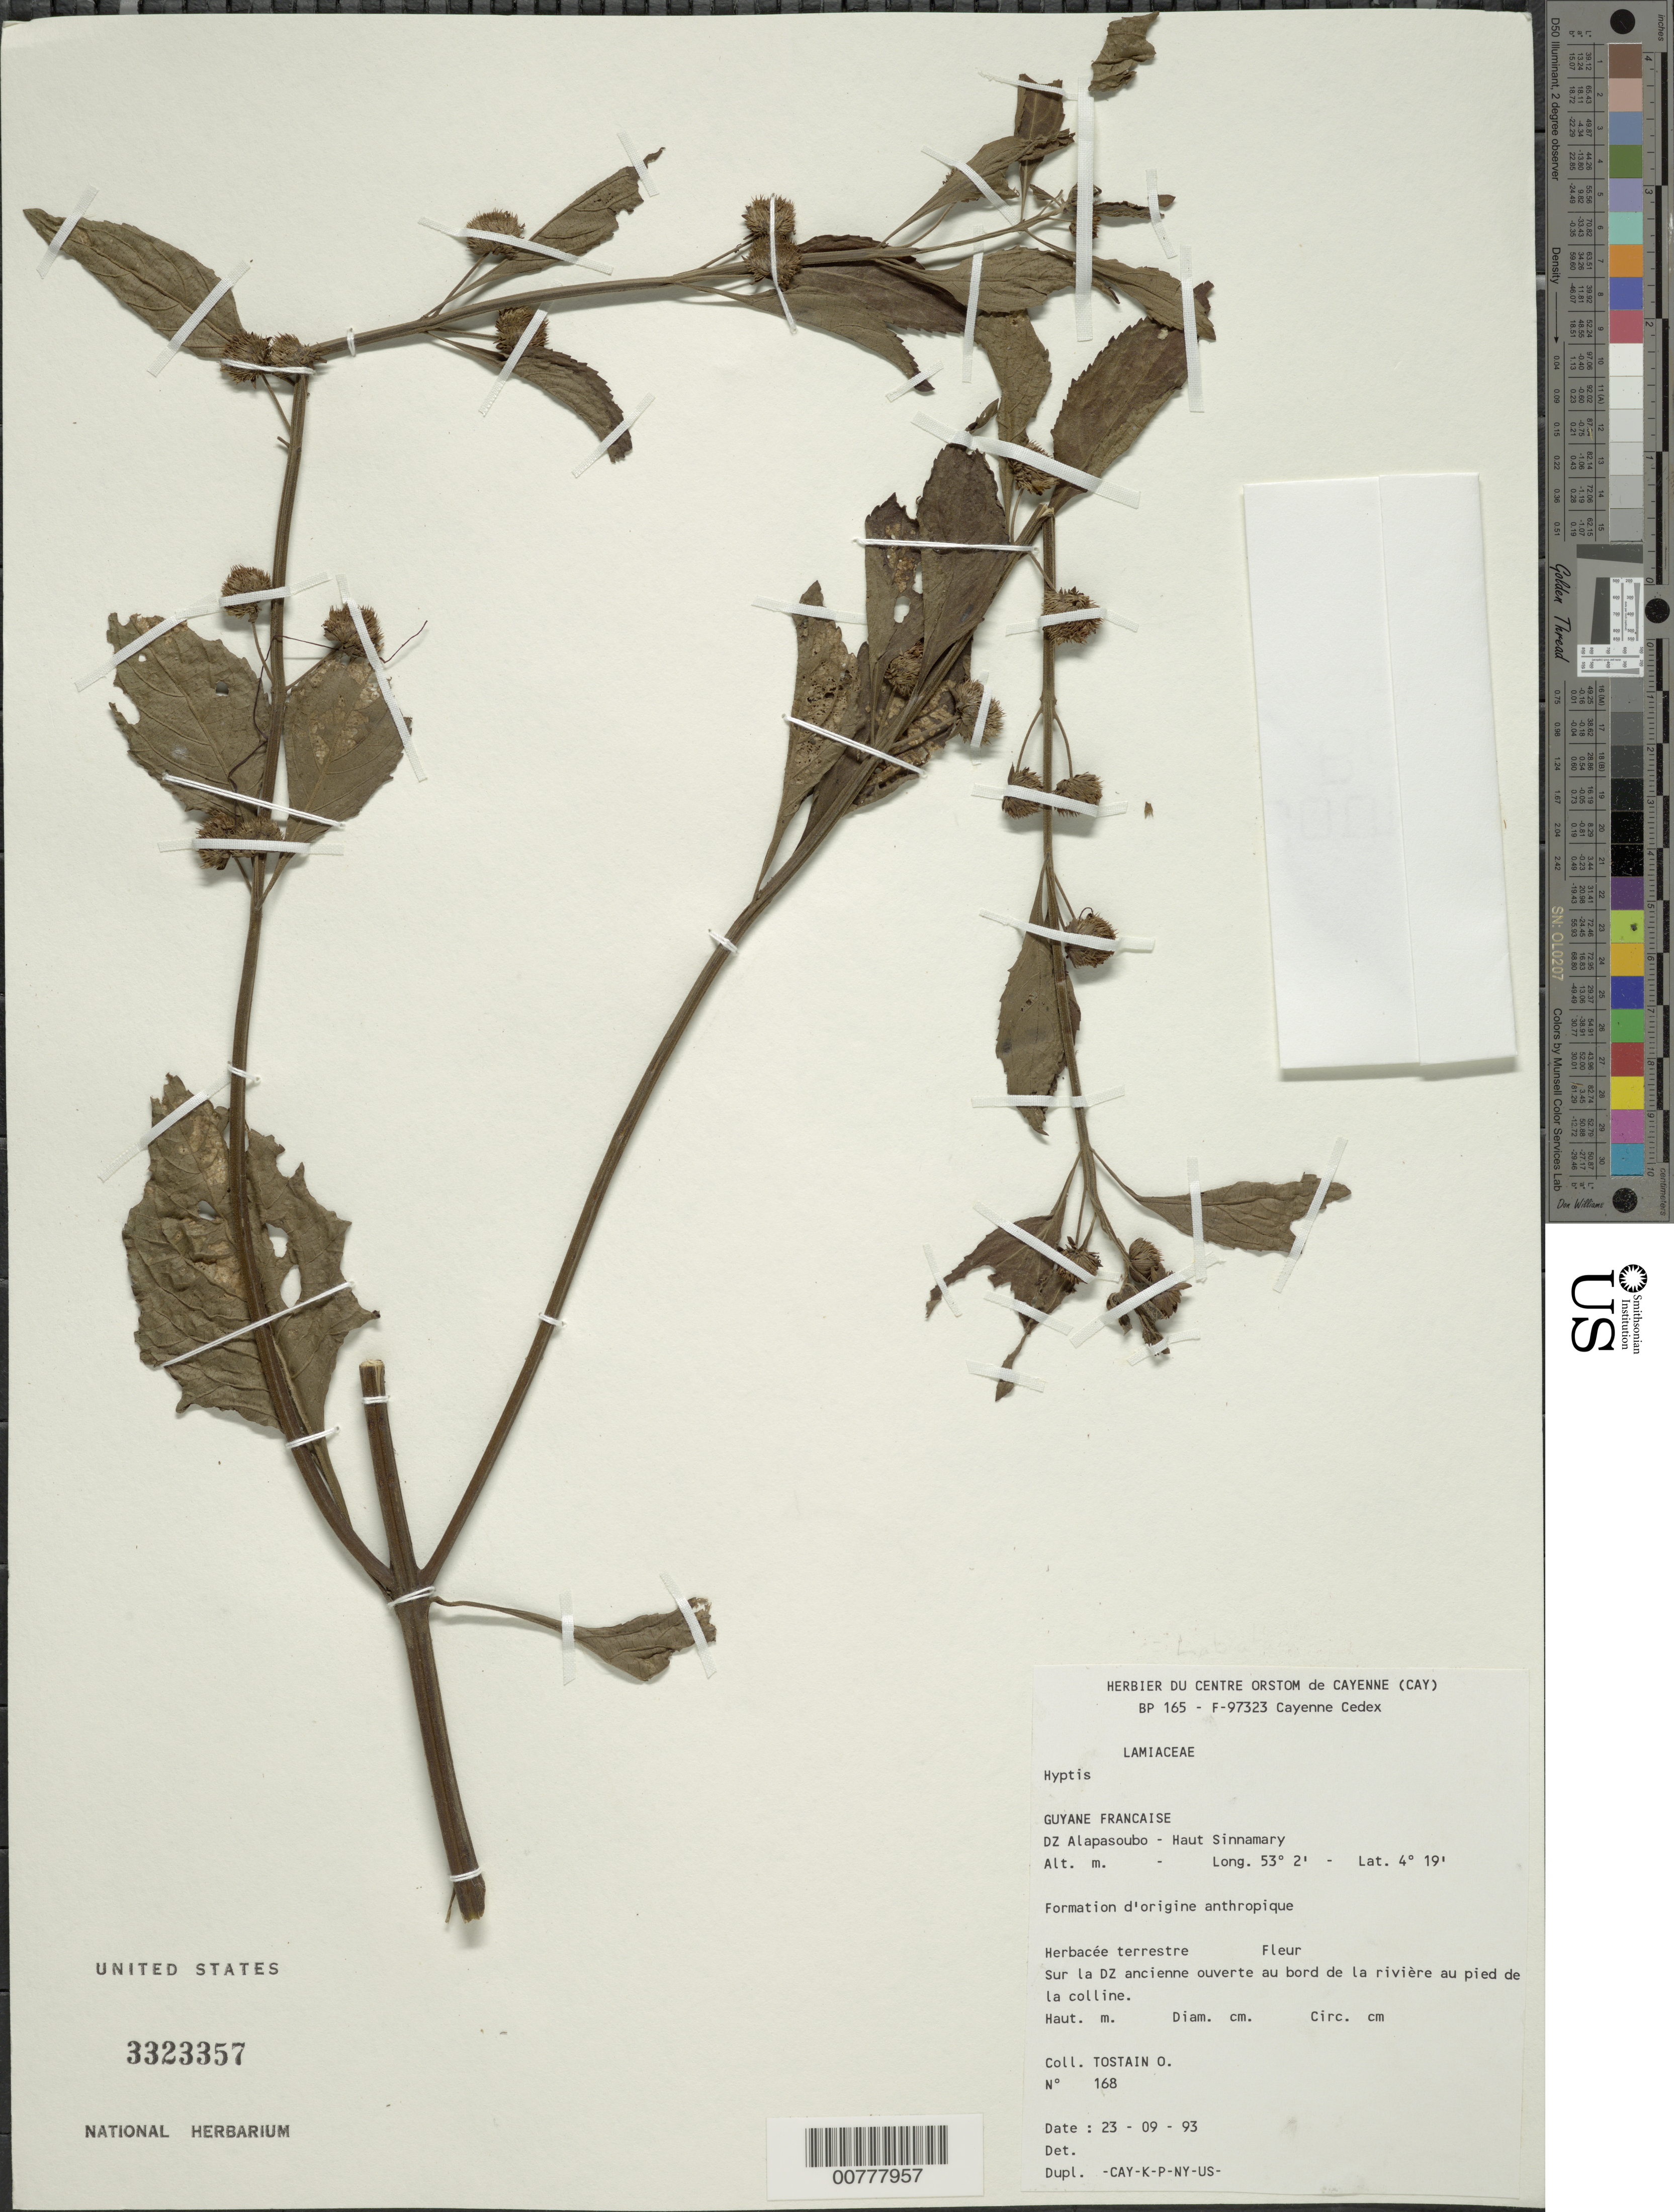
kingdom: Plantae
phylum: Tracheophyta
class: Magnoliopsida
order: Lamiales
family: Lamiaceae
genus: Hyptis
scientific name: Hyptis sp.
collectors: O. Tostain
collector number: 168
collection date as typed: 23-Sep-93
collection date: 1993-09-23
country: French Guiana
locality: DZ Alapasoubo, Haut Sinnamary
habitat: Formation d'origin anthropique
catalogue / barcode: US 3323357